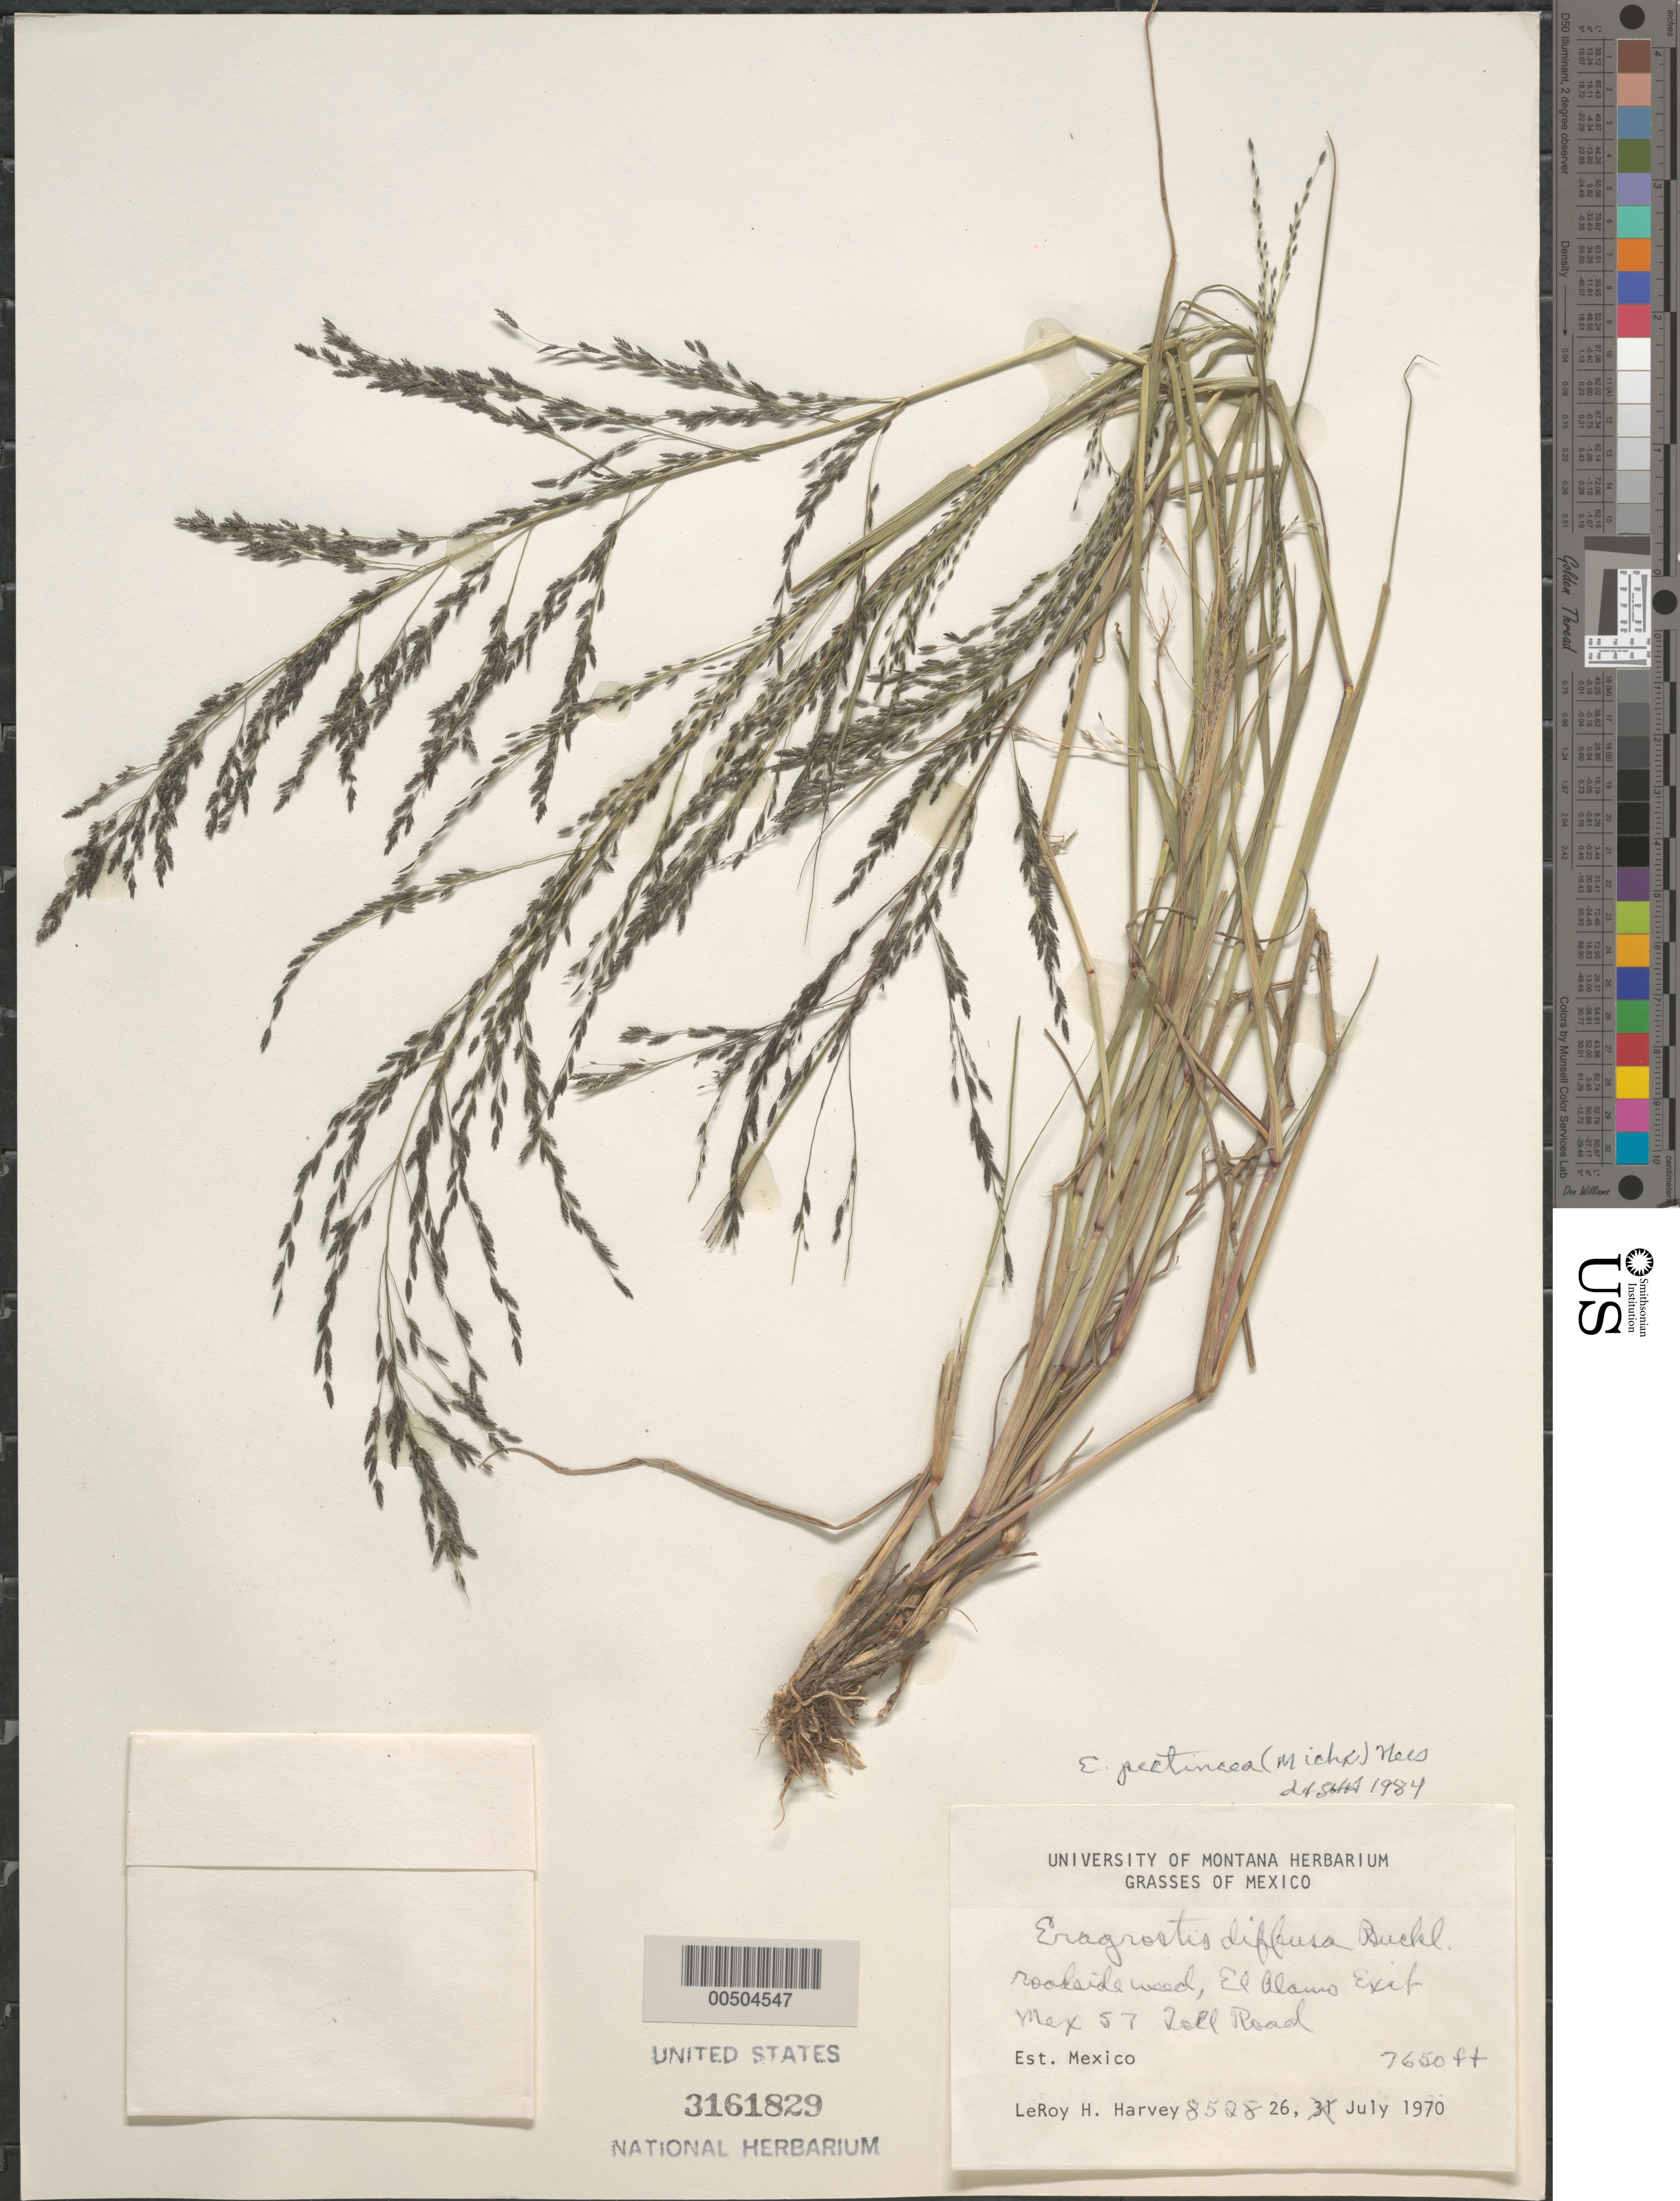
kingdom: Plantae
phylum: Tracheophyta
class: Liliopsida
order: Poales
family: Poaceae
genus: Eragrostis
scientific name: Eragrostis pectinacea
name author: (Michx.) Nees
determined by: Harvey, L. H.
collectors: L. H. Harvey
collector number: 8528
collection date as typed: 26 Jul 1970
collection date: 1970-07-26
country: Mexico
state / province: México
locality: El Alamo Exit, Mex 57 toll rd.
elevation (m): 2332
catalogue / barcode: US 3161829